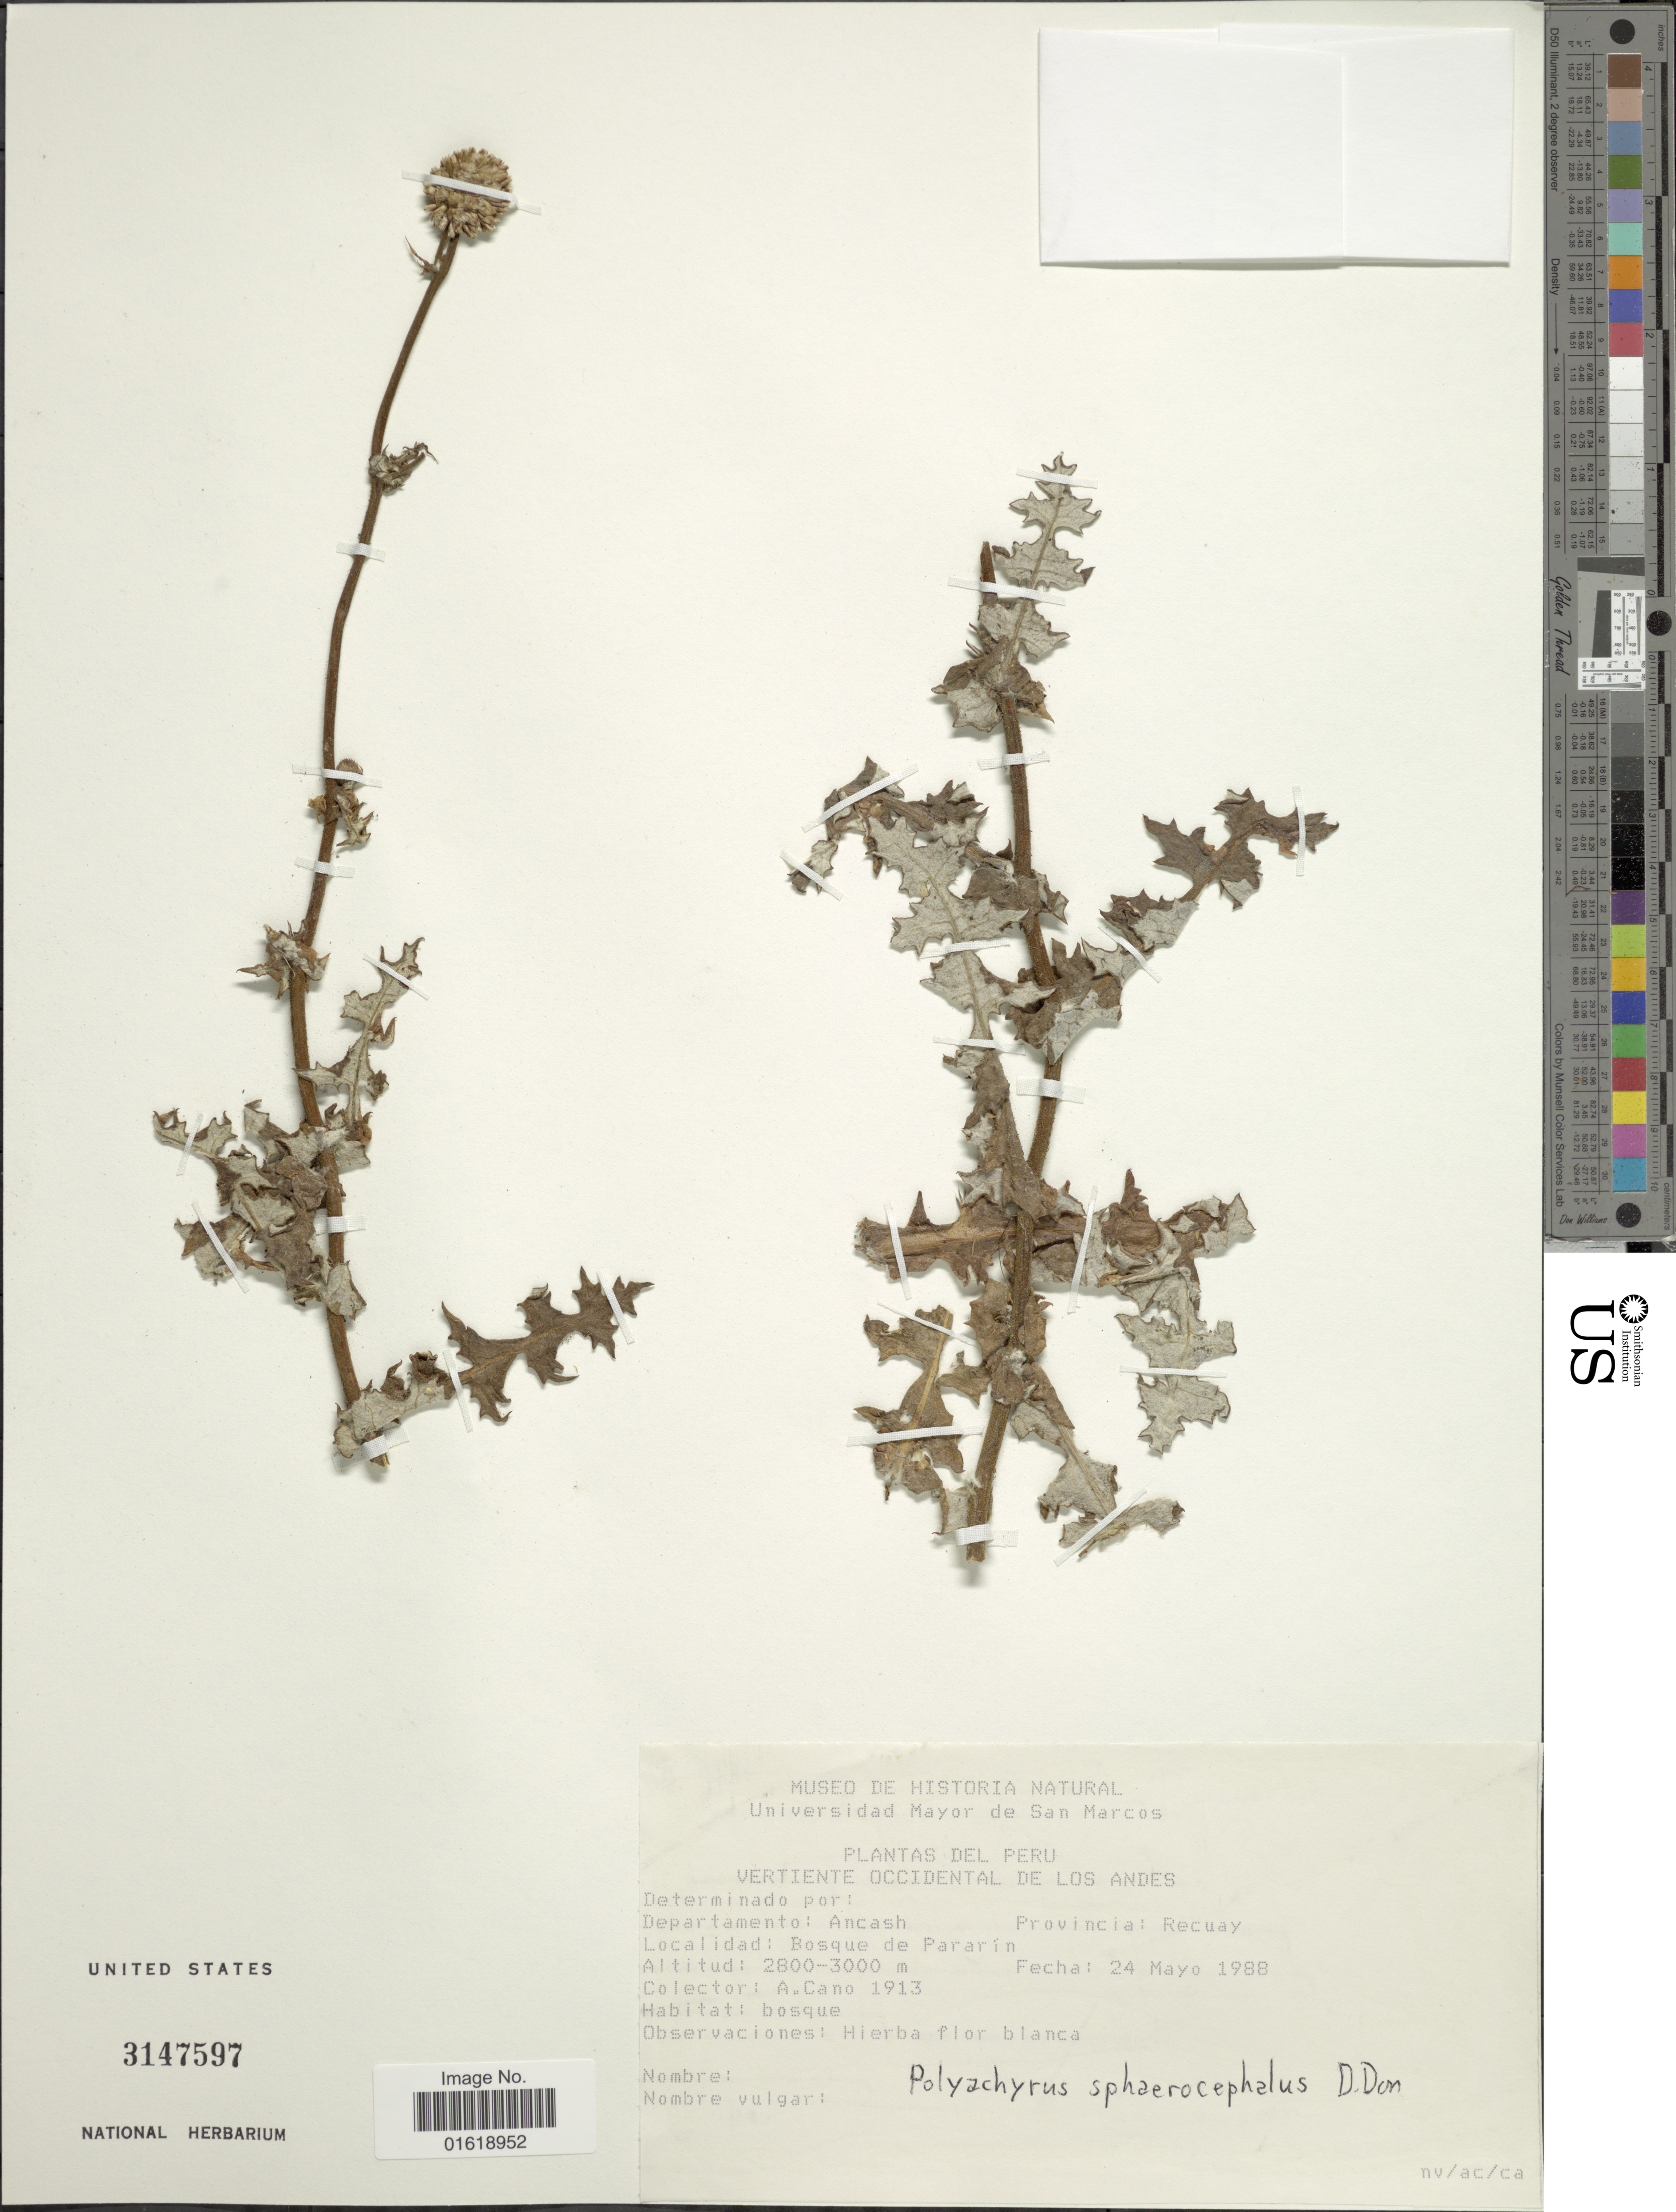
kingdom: Plantae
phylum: Tracheophyta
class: Magnoliopsida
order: Asterales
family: Asteraceae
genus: Polyachyrus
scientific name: Polyachyrus sphaerocephalus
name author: D. Don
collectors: A. Cano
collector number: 1913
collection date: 1988-05-24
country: Peru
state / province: Ancash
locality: Departamento: Ancash. Provincia: Recuay. Bosque de Pararín.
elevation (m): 2800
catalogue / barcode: US 3147597